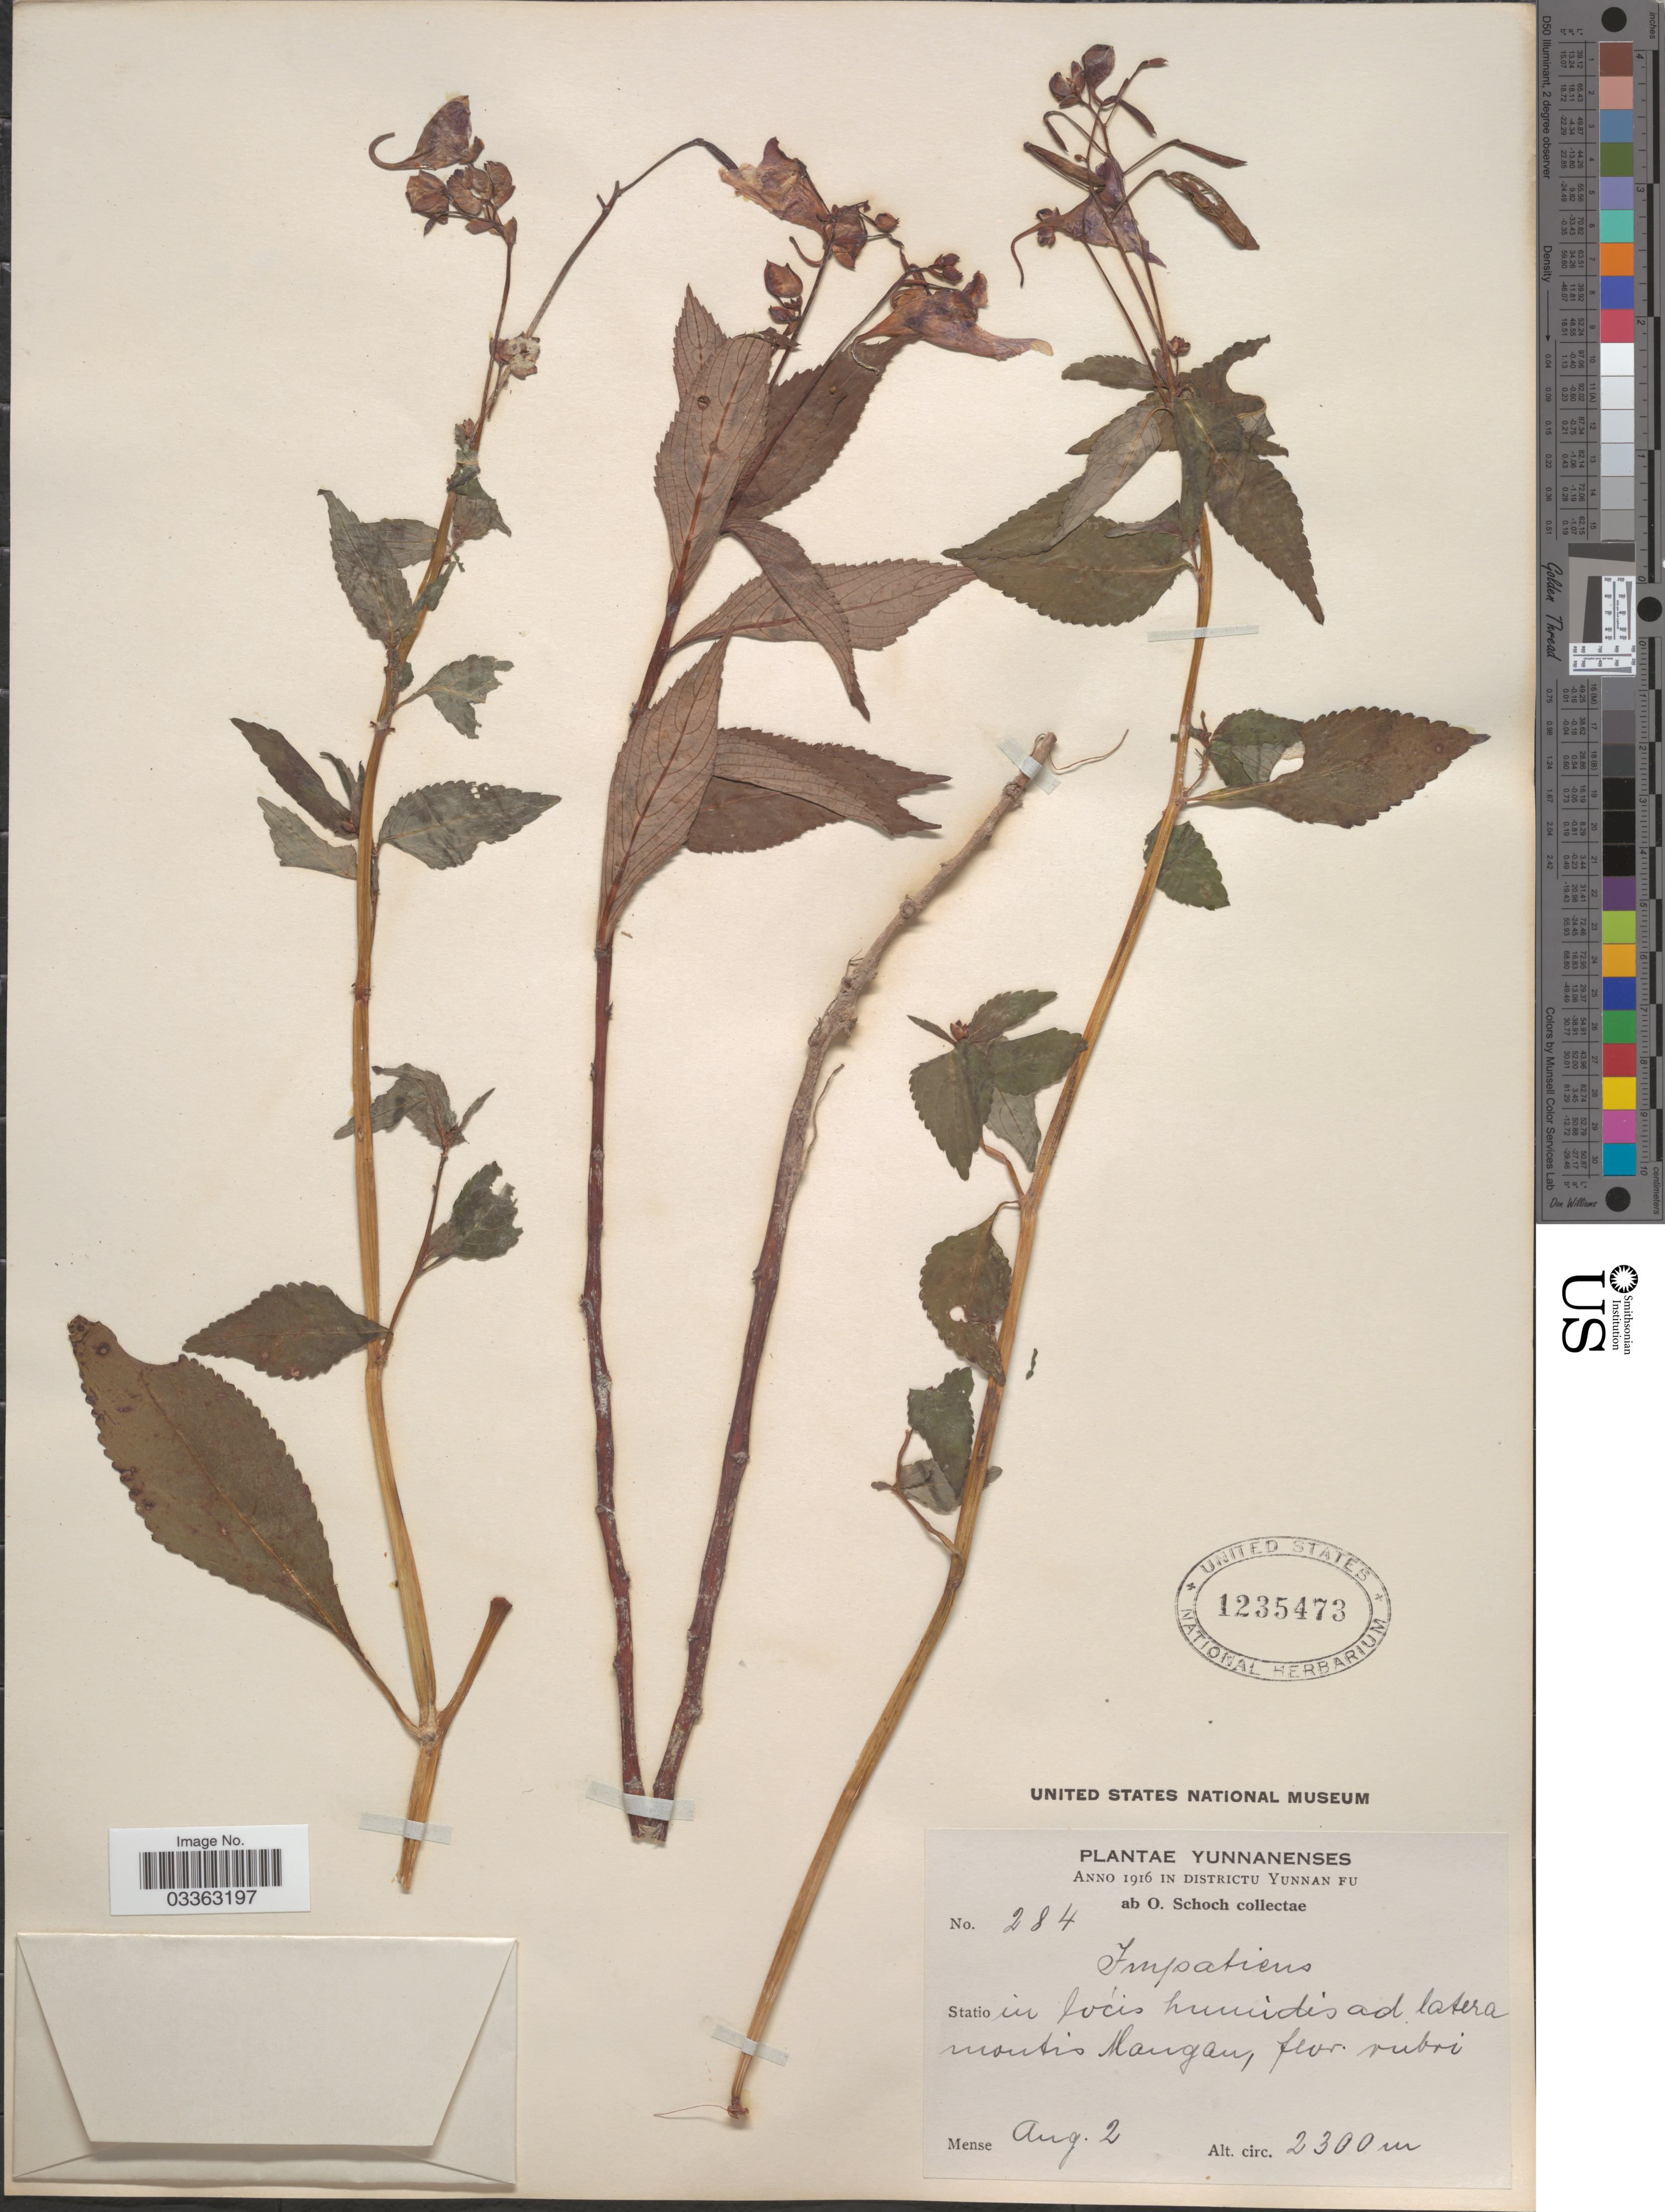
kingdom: Plantae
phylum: Tracheophyta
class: Magnoliopsida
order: Ericales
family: Balsaminaceae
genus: Impatiens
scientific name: Impatiens sp.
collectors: O. Schoch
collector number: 284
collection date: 1916-08-02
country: China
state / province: Yunnan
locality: Yunnanenses. In Districtu Yunnan Fu. Statio in locis humidis ad latera montis Mangan.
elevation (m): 2300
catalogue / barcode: US 1235473